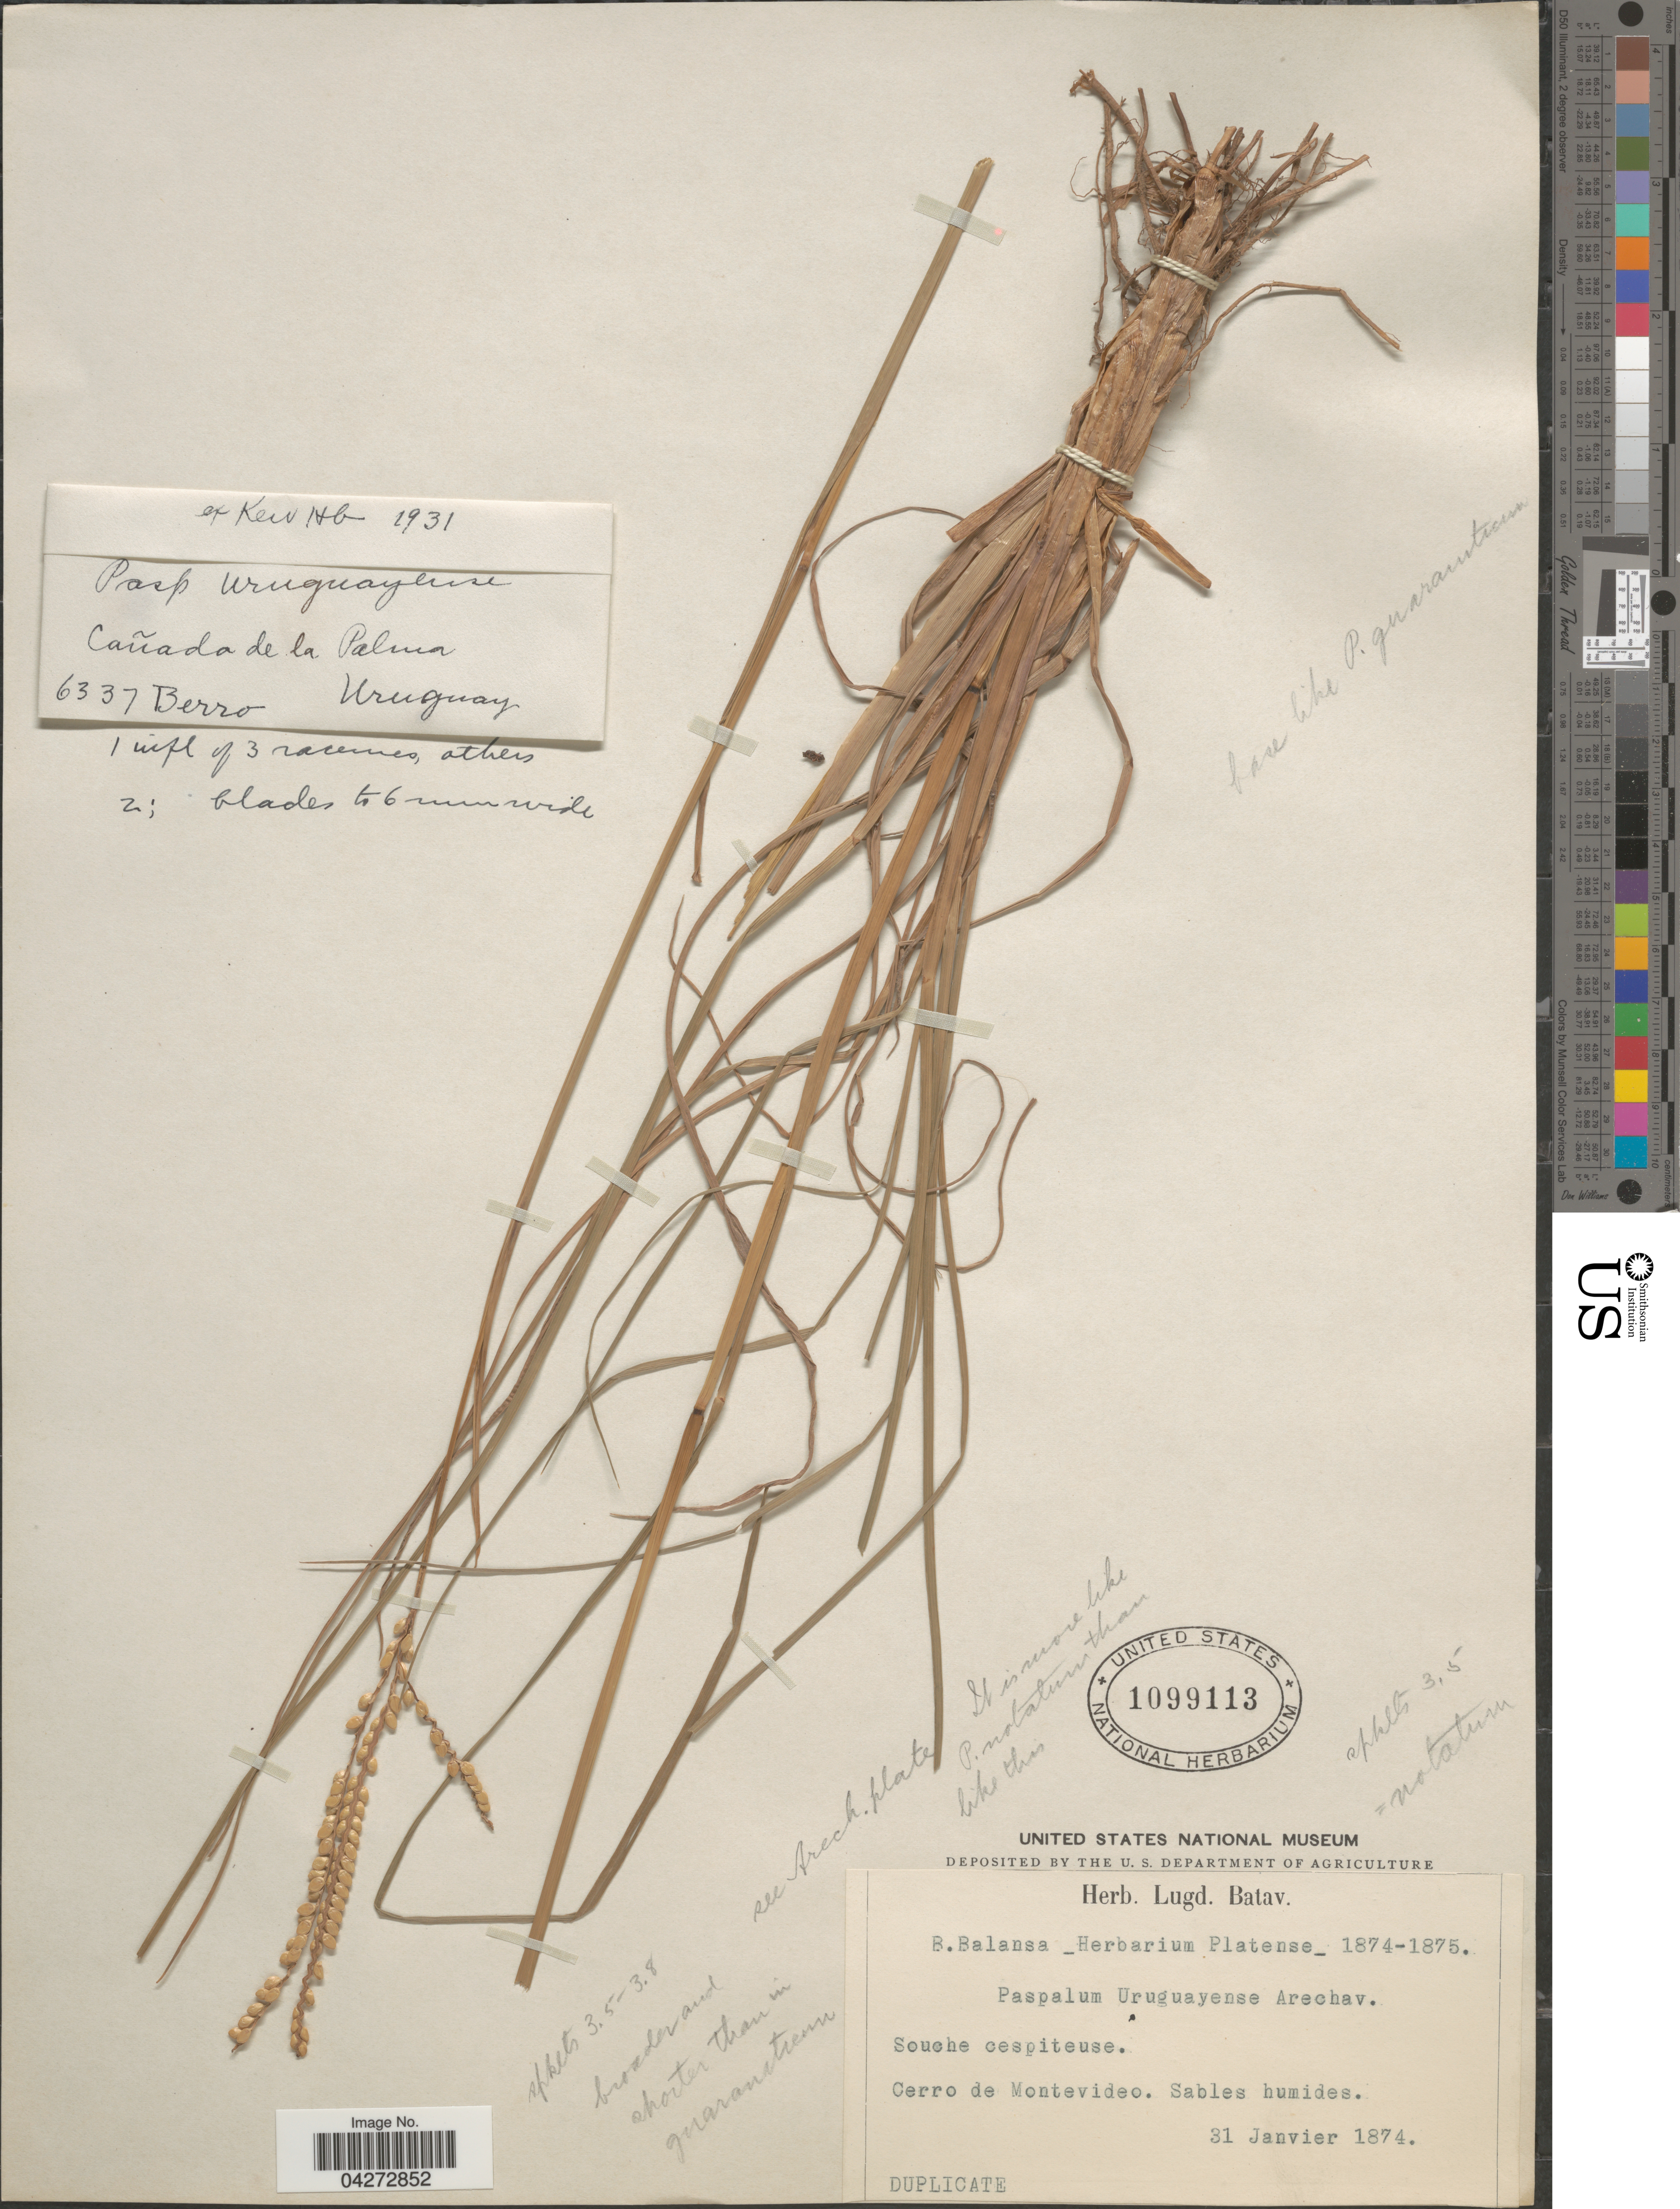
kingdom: Plantae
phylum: Tracheophyta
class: Liliopsida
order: Poales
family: Poaceae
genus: Paspalum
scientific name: Paspalum notatum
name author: Flüggé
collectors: Berro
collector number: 6337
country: Uruguay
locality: Cañada de la Palma.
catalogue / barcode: US 1099113-2